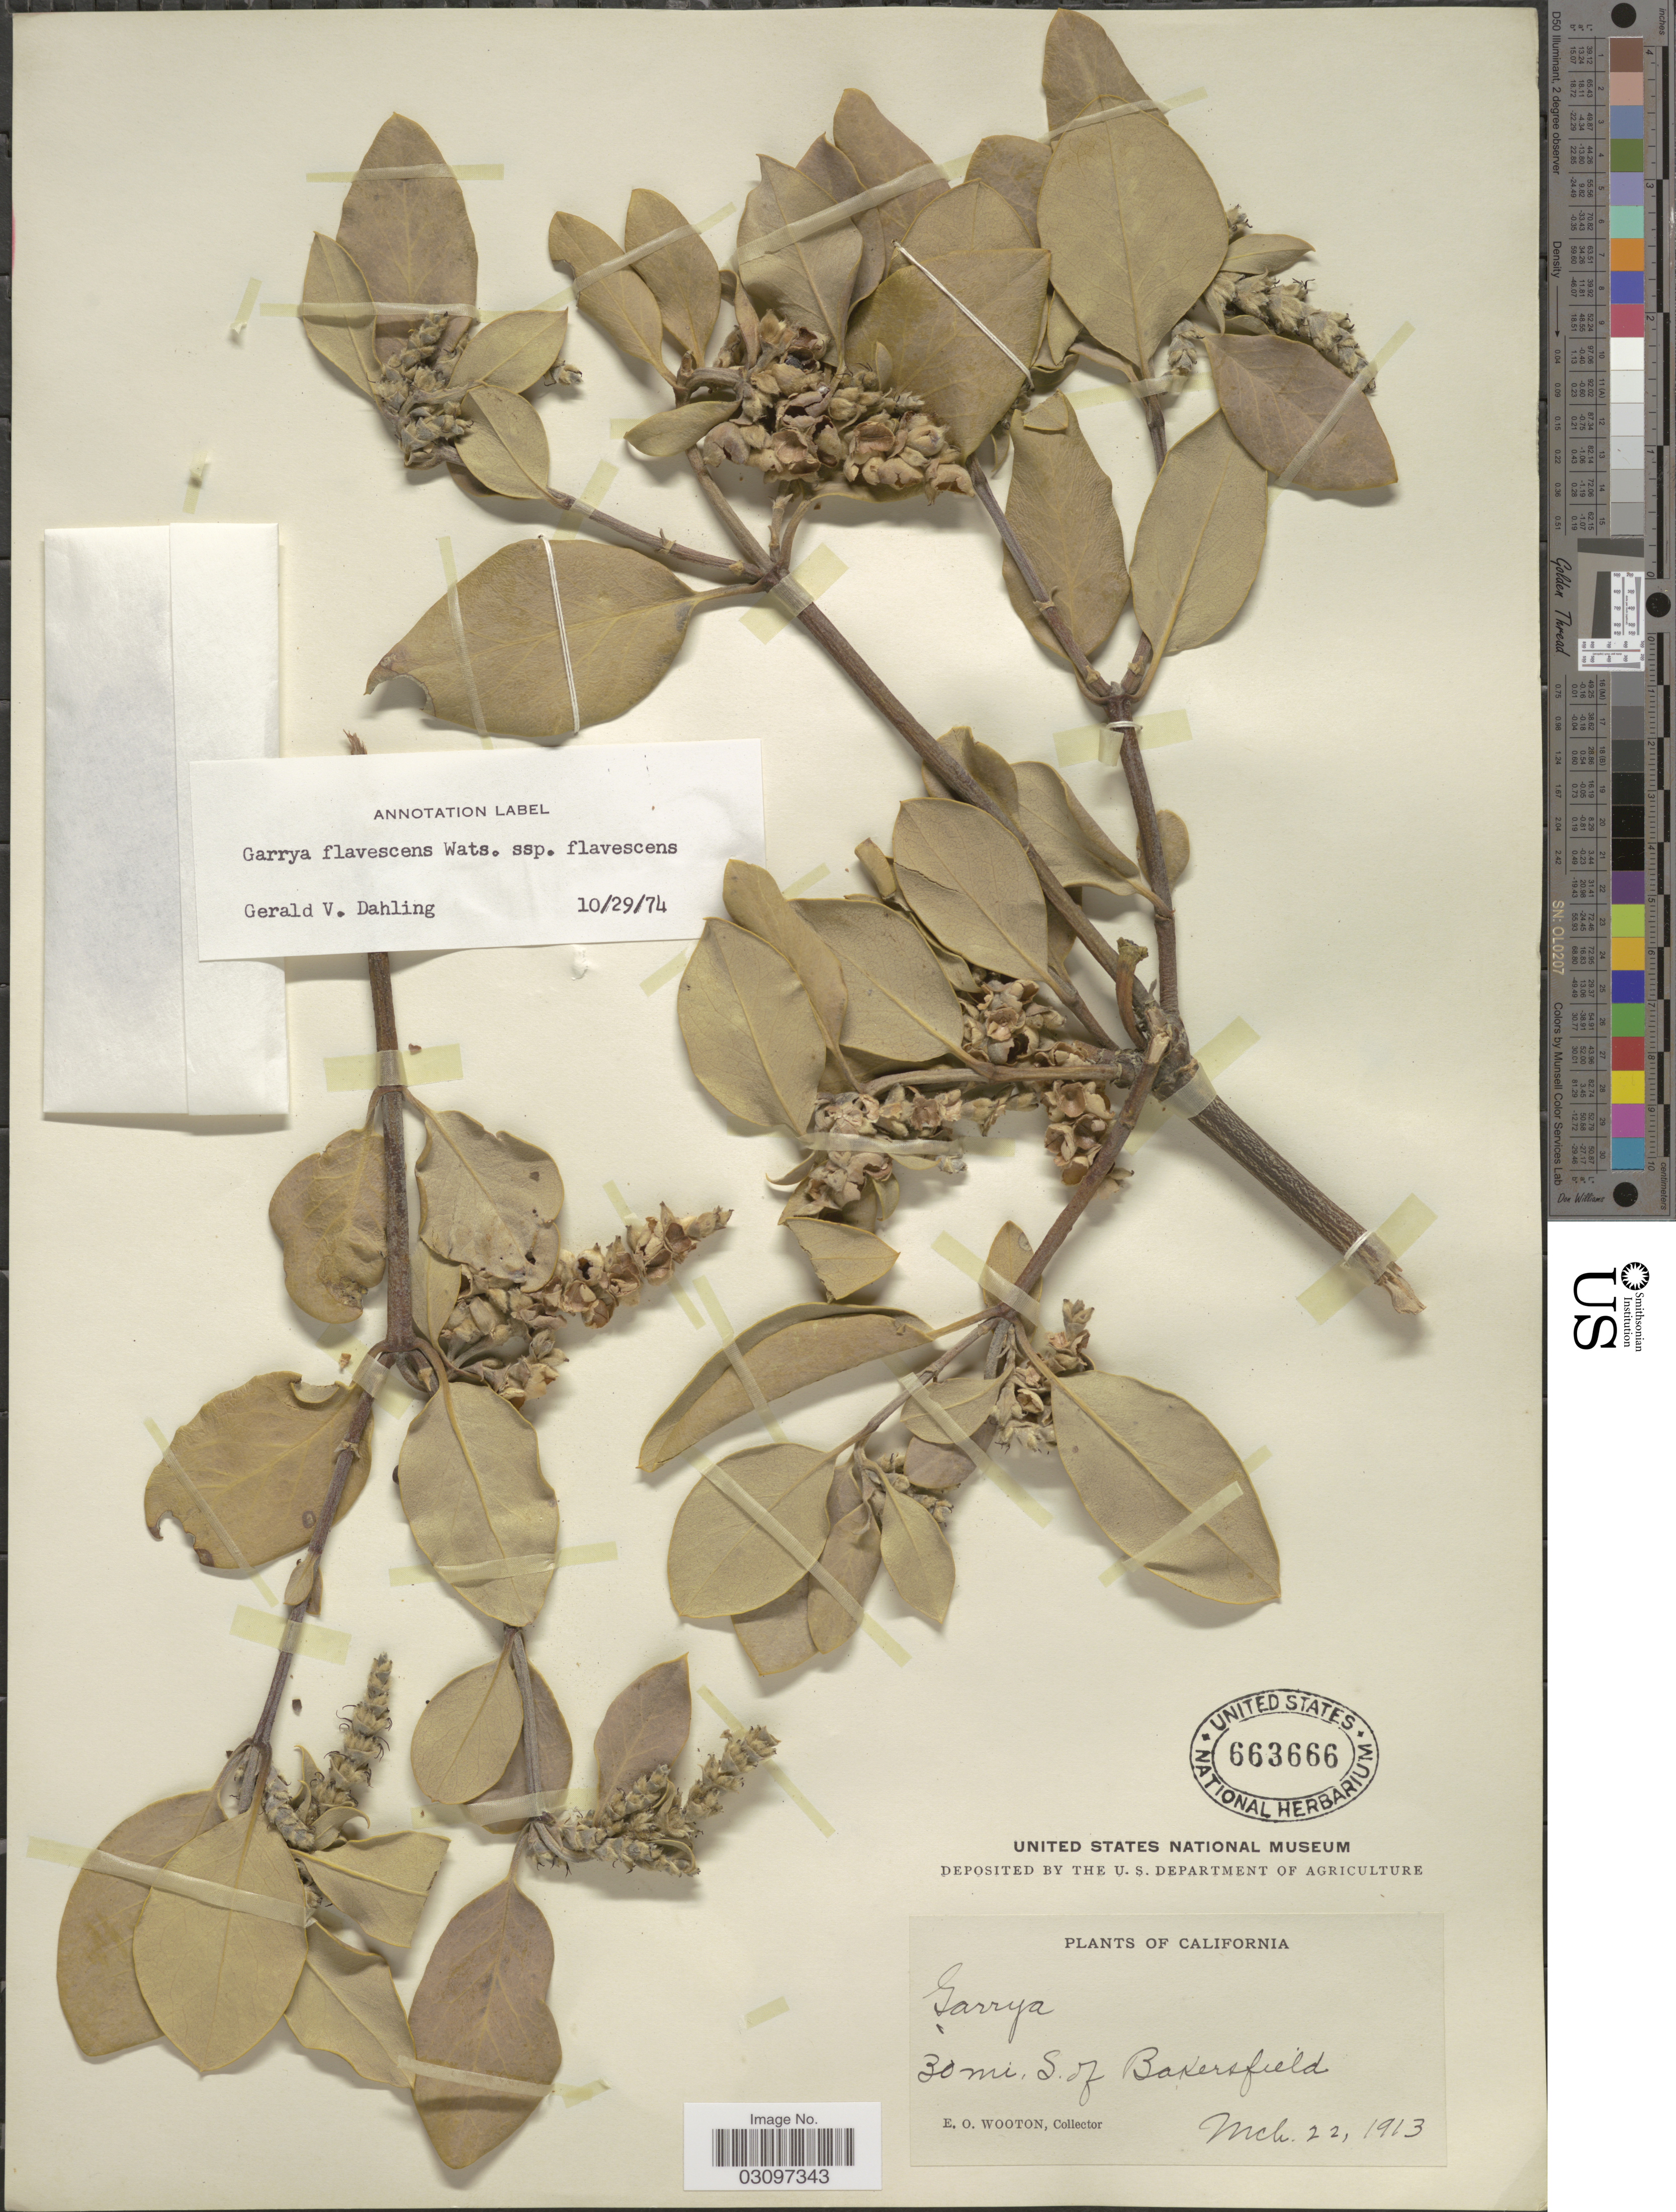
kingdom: Plantae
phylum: Tracheophyta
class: Magnoliopsida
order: Garryales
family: Garryaceae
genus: Garrya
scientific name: Garrya flavescens subsp. flavescens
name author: S. Watson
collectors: E. O. Wooton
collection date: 1913-03-22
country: United States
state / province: California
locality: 30 mi. S. of Bakersfield.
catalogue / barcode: US 663666